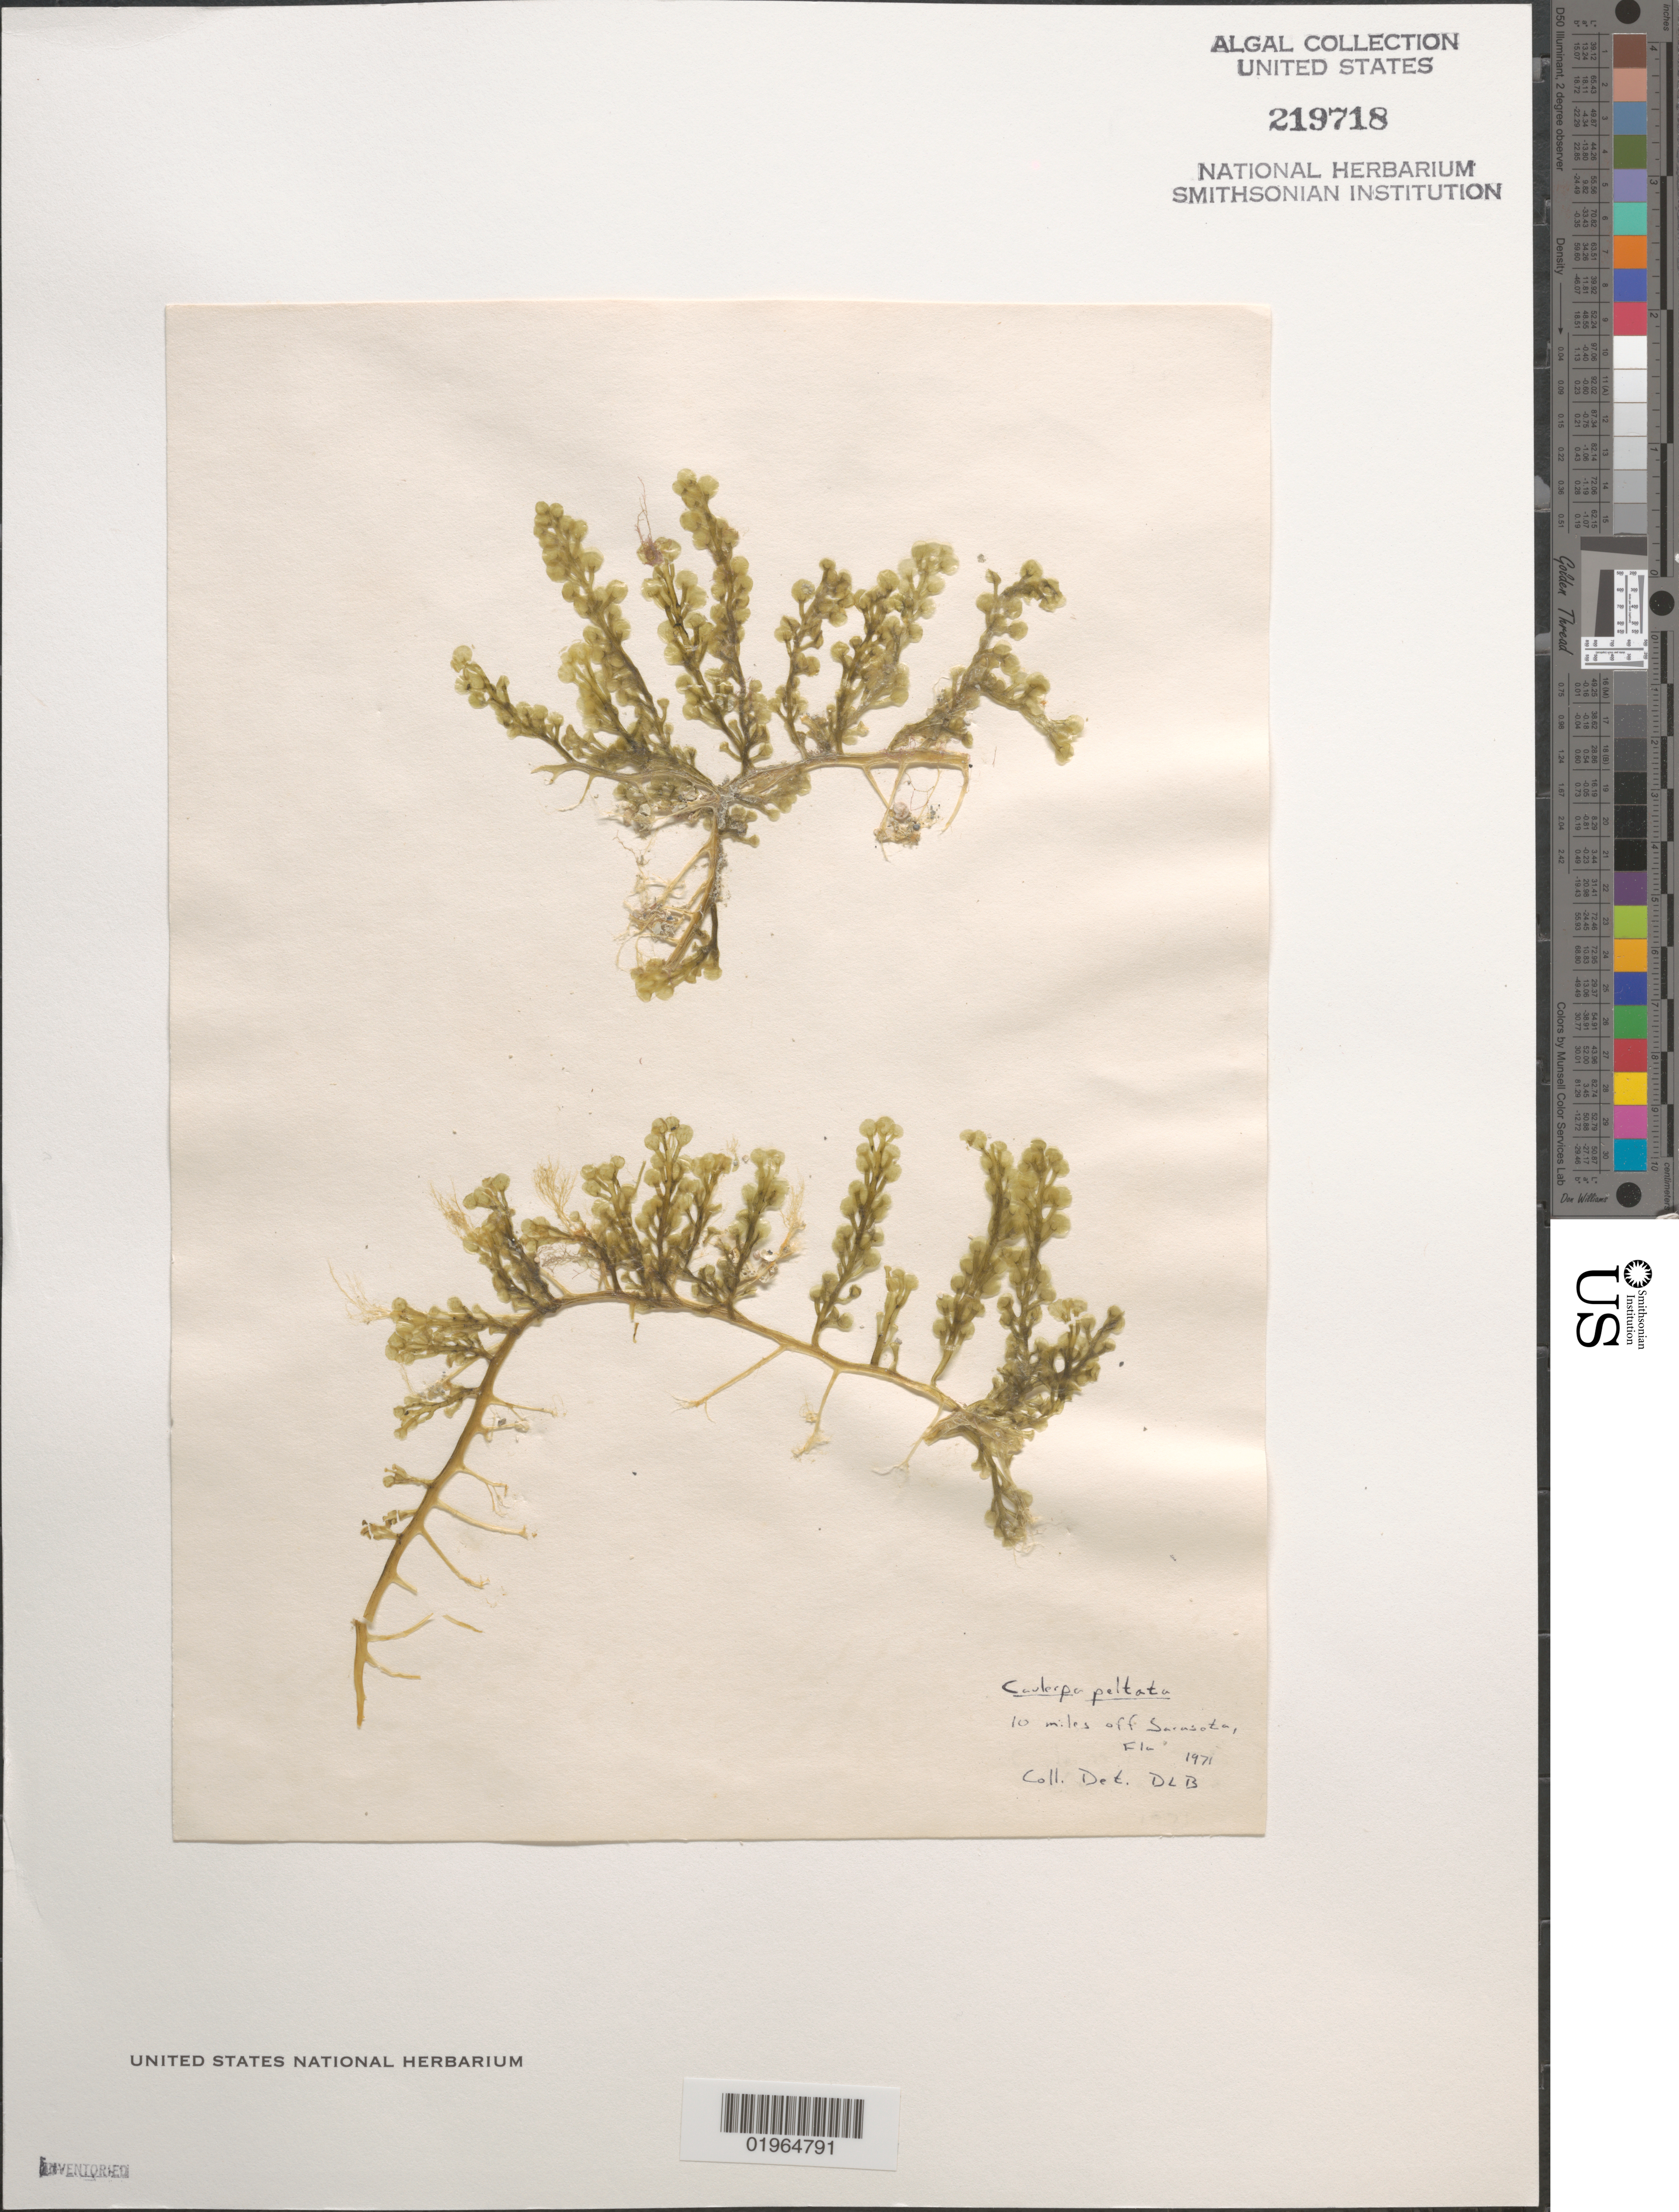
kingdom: Plantae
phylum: Chlorophyta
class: Ulvophyceae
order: Ulvales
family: Ulvaceae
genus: Ulva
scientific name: Ulva linza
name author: L.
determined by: Algae name updating Project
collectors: D.L. Ballantine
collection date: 1971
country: United States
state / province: Florida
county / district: Sarasota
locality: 10 miles off Sarasota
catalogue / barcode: US 219718